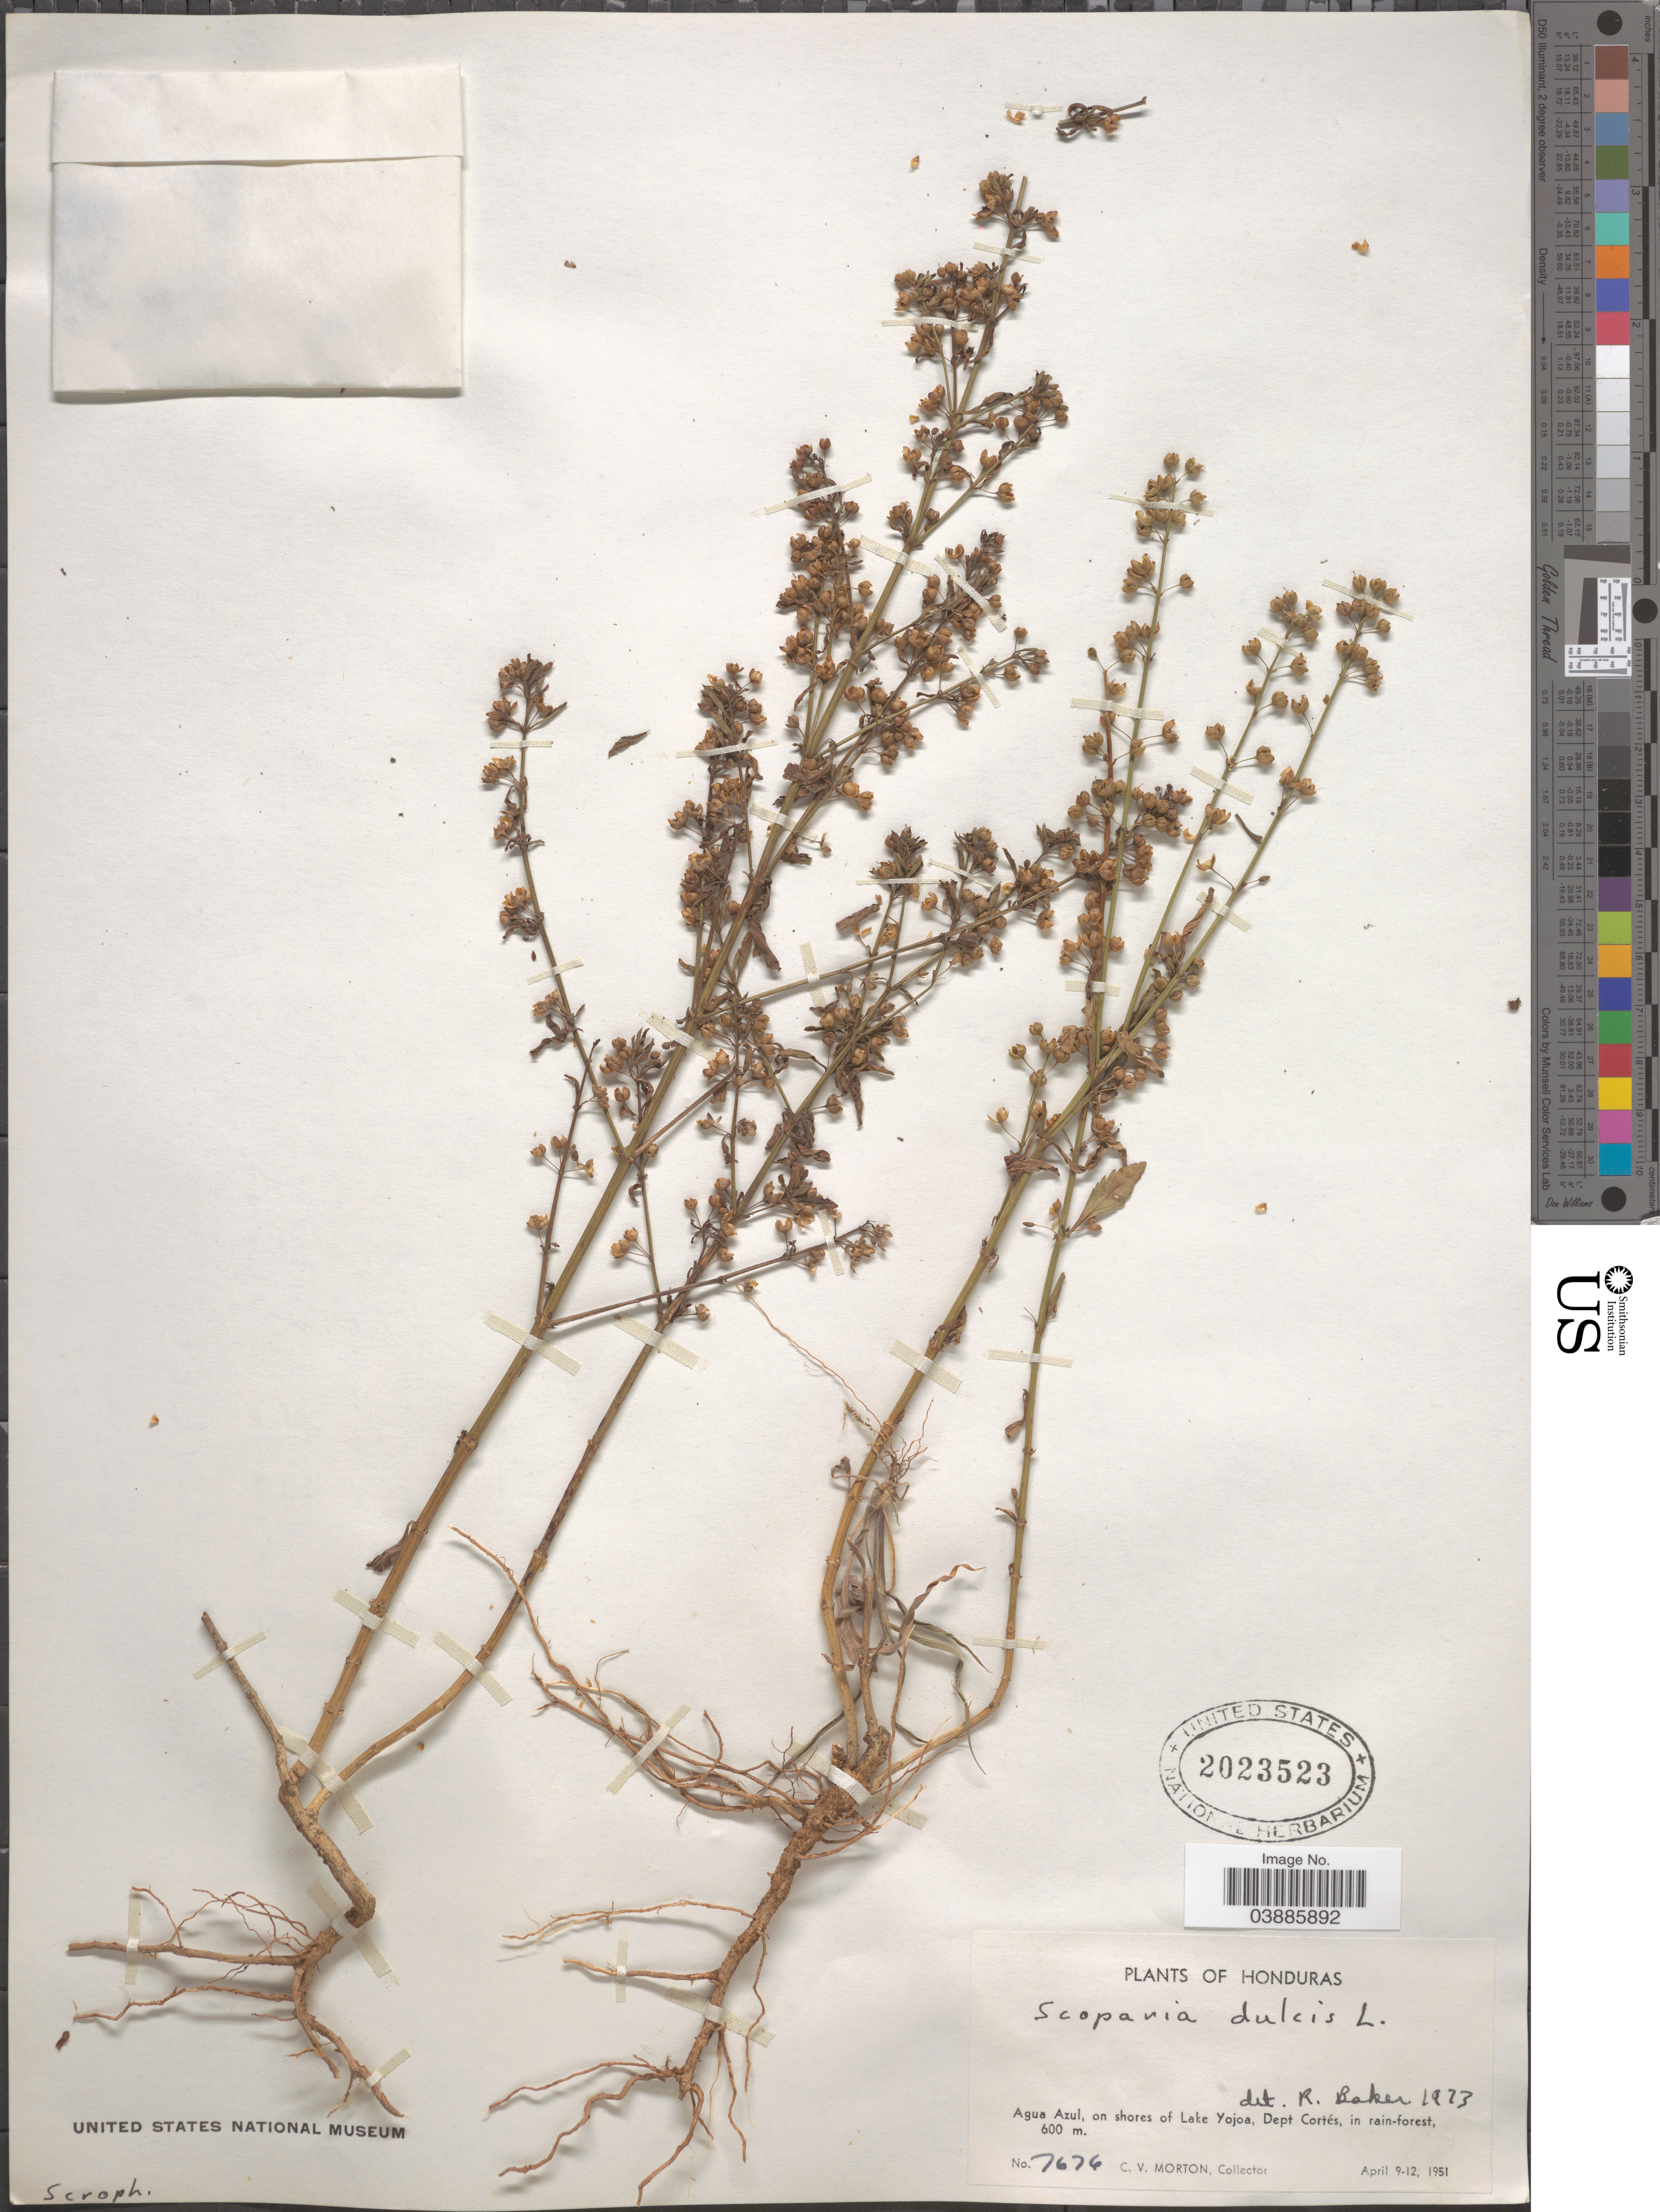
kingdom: Plantae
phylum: Tracheophyta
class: Magnoliopsida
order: Lamiales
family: Plantaginaceae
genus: Scoparia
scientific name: Scoparia dulcis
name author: L.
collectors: C. V. Morton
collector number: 7676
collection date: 1951-04-09/1951-04-12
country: Honduras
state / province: Cortes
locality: Agua Azul, on shores of Lake Yojoa, Dept. Cortés, in rain-forest.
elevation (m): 600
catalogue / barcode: US 2023523